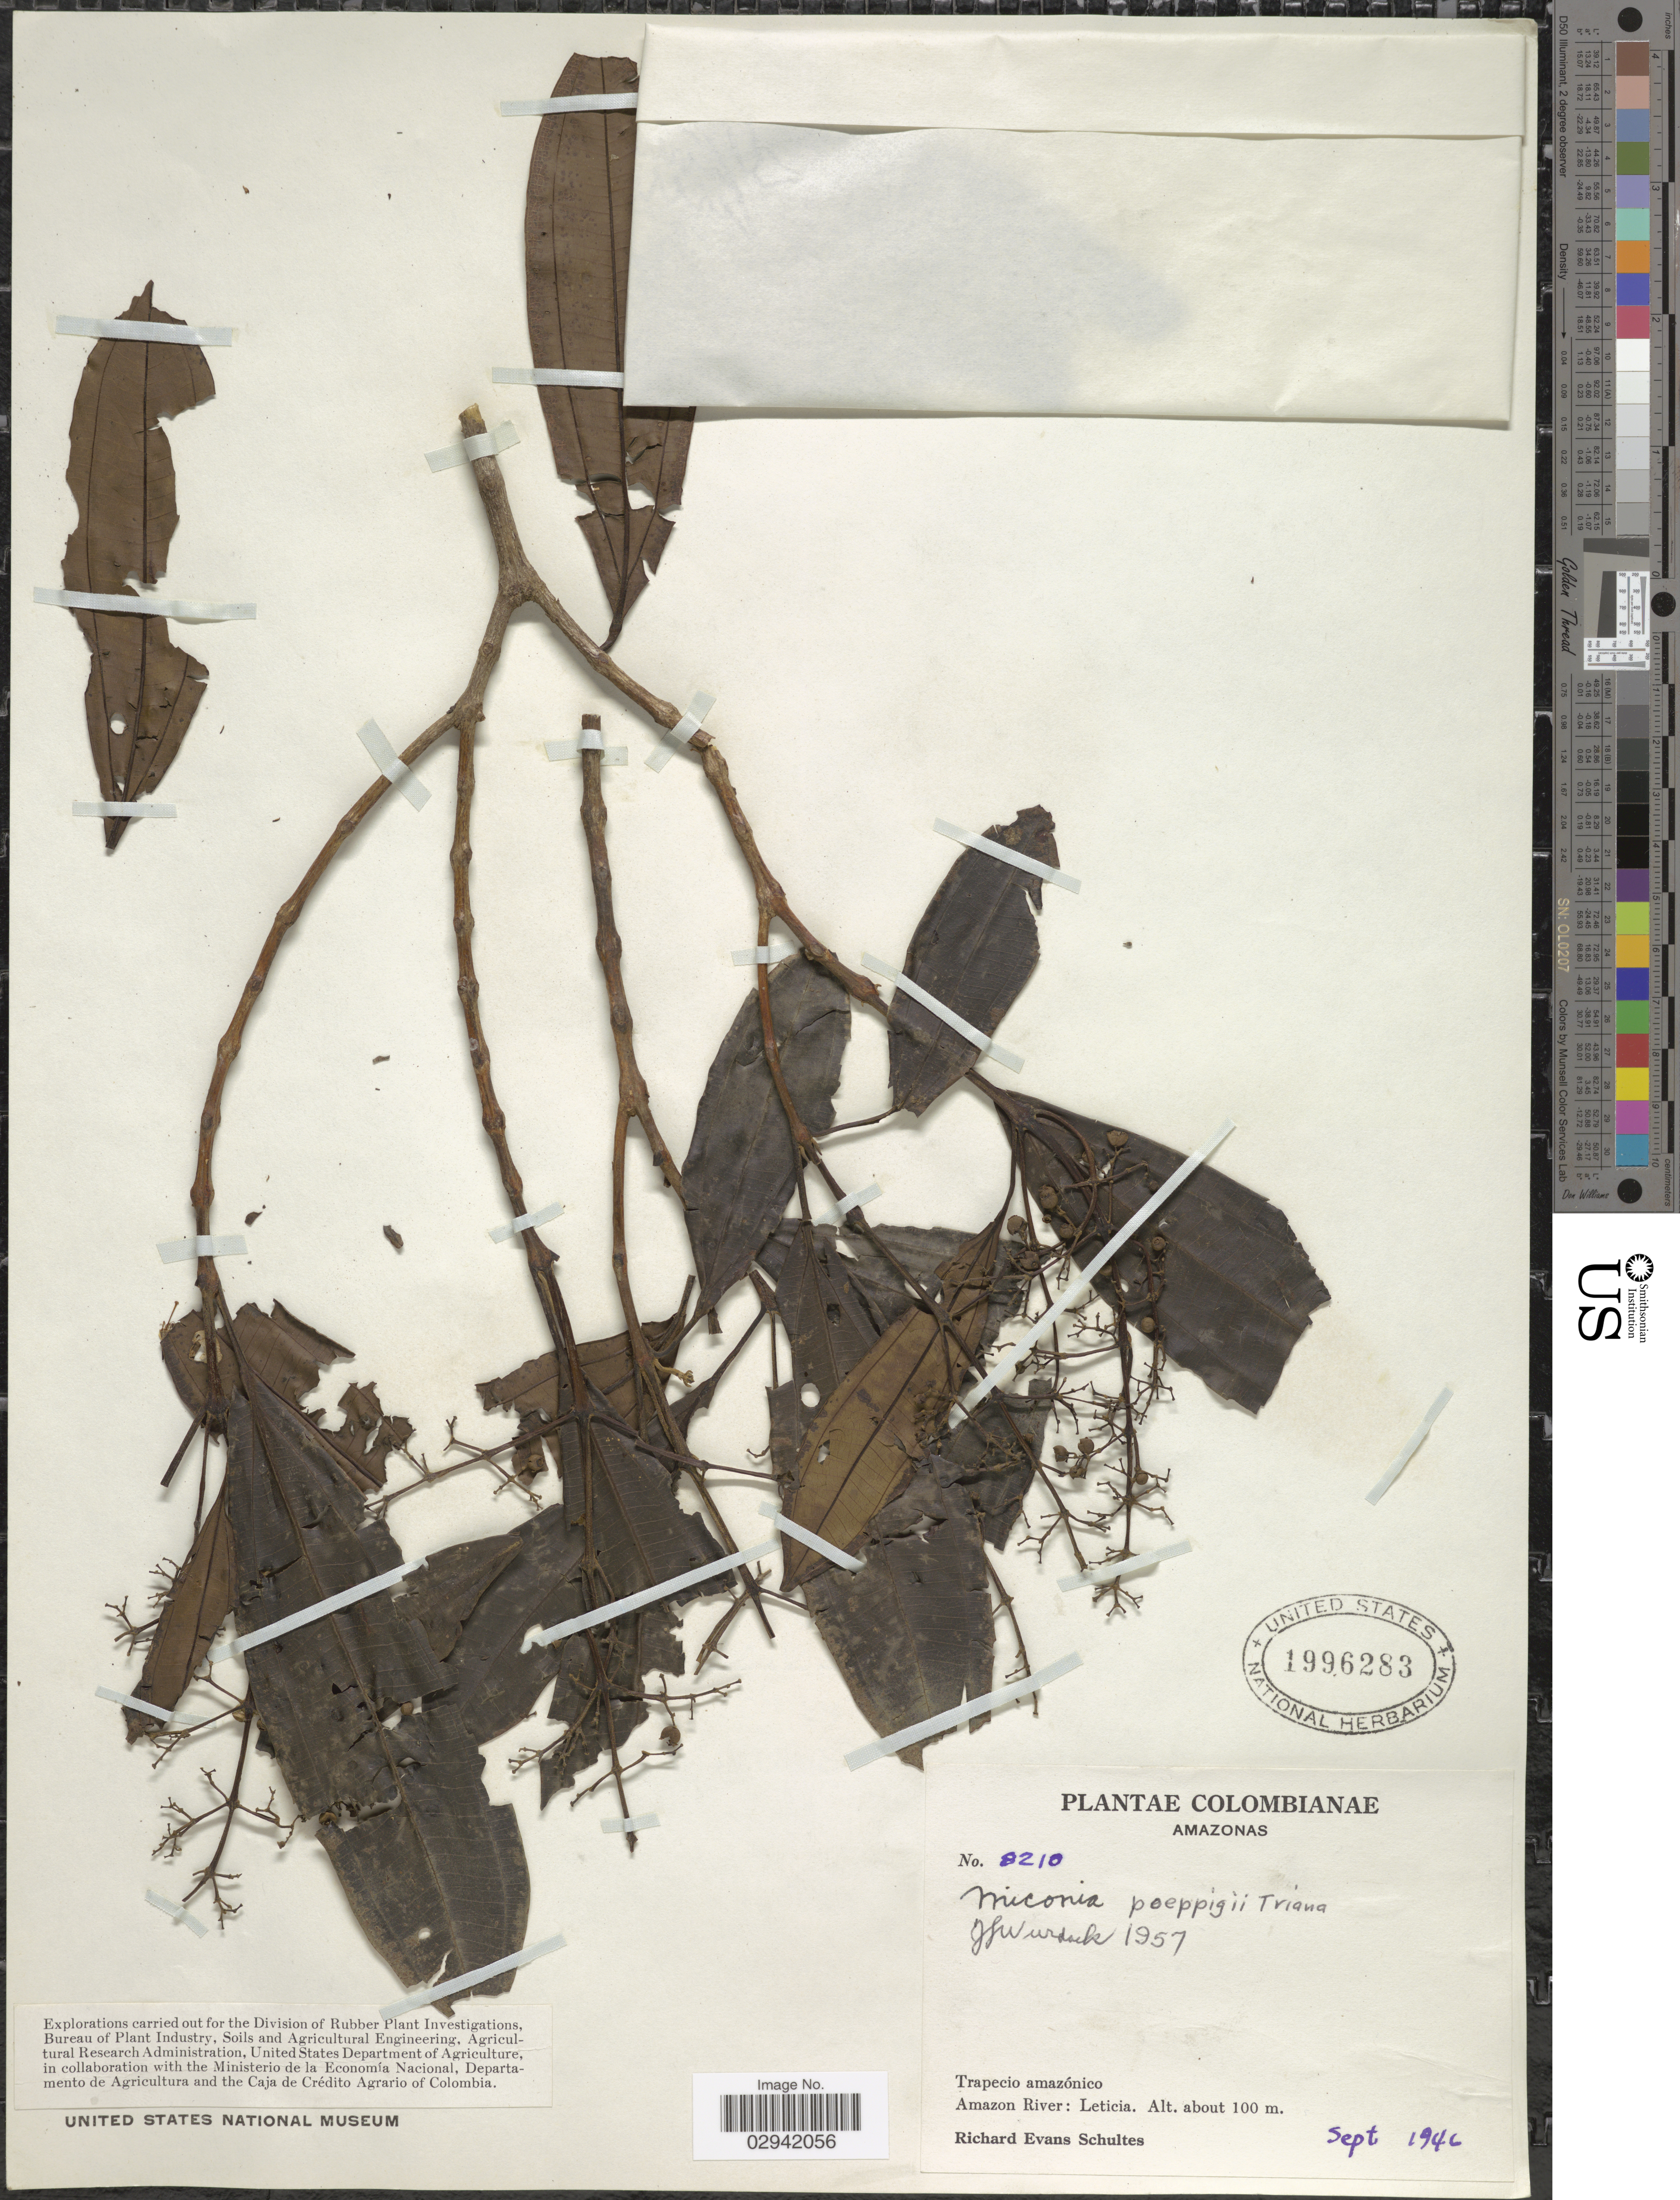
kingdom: Plantae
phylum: Tracheophyta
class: Magnoliopsida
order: Myrtales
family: Melastomataceae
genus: Miconia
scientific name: Miconia poeppigii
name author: Triana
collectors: R. E. Schultes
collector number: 8210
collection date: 1946-09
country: Colombia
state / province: Amazônas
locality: Amazon River: Leticia.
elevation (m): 100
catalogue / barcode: US 1996283